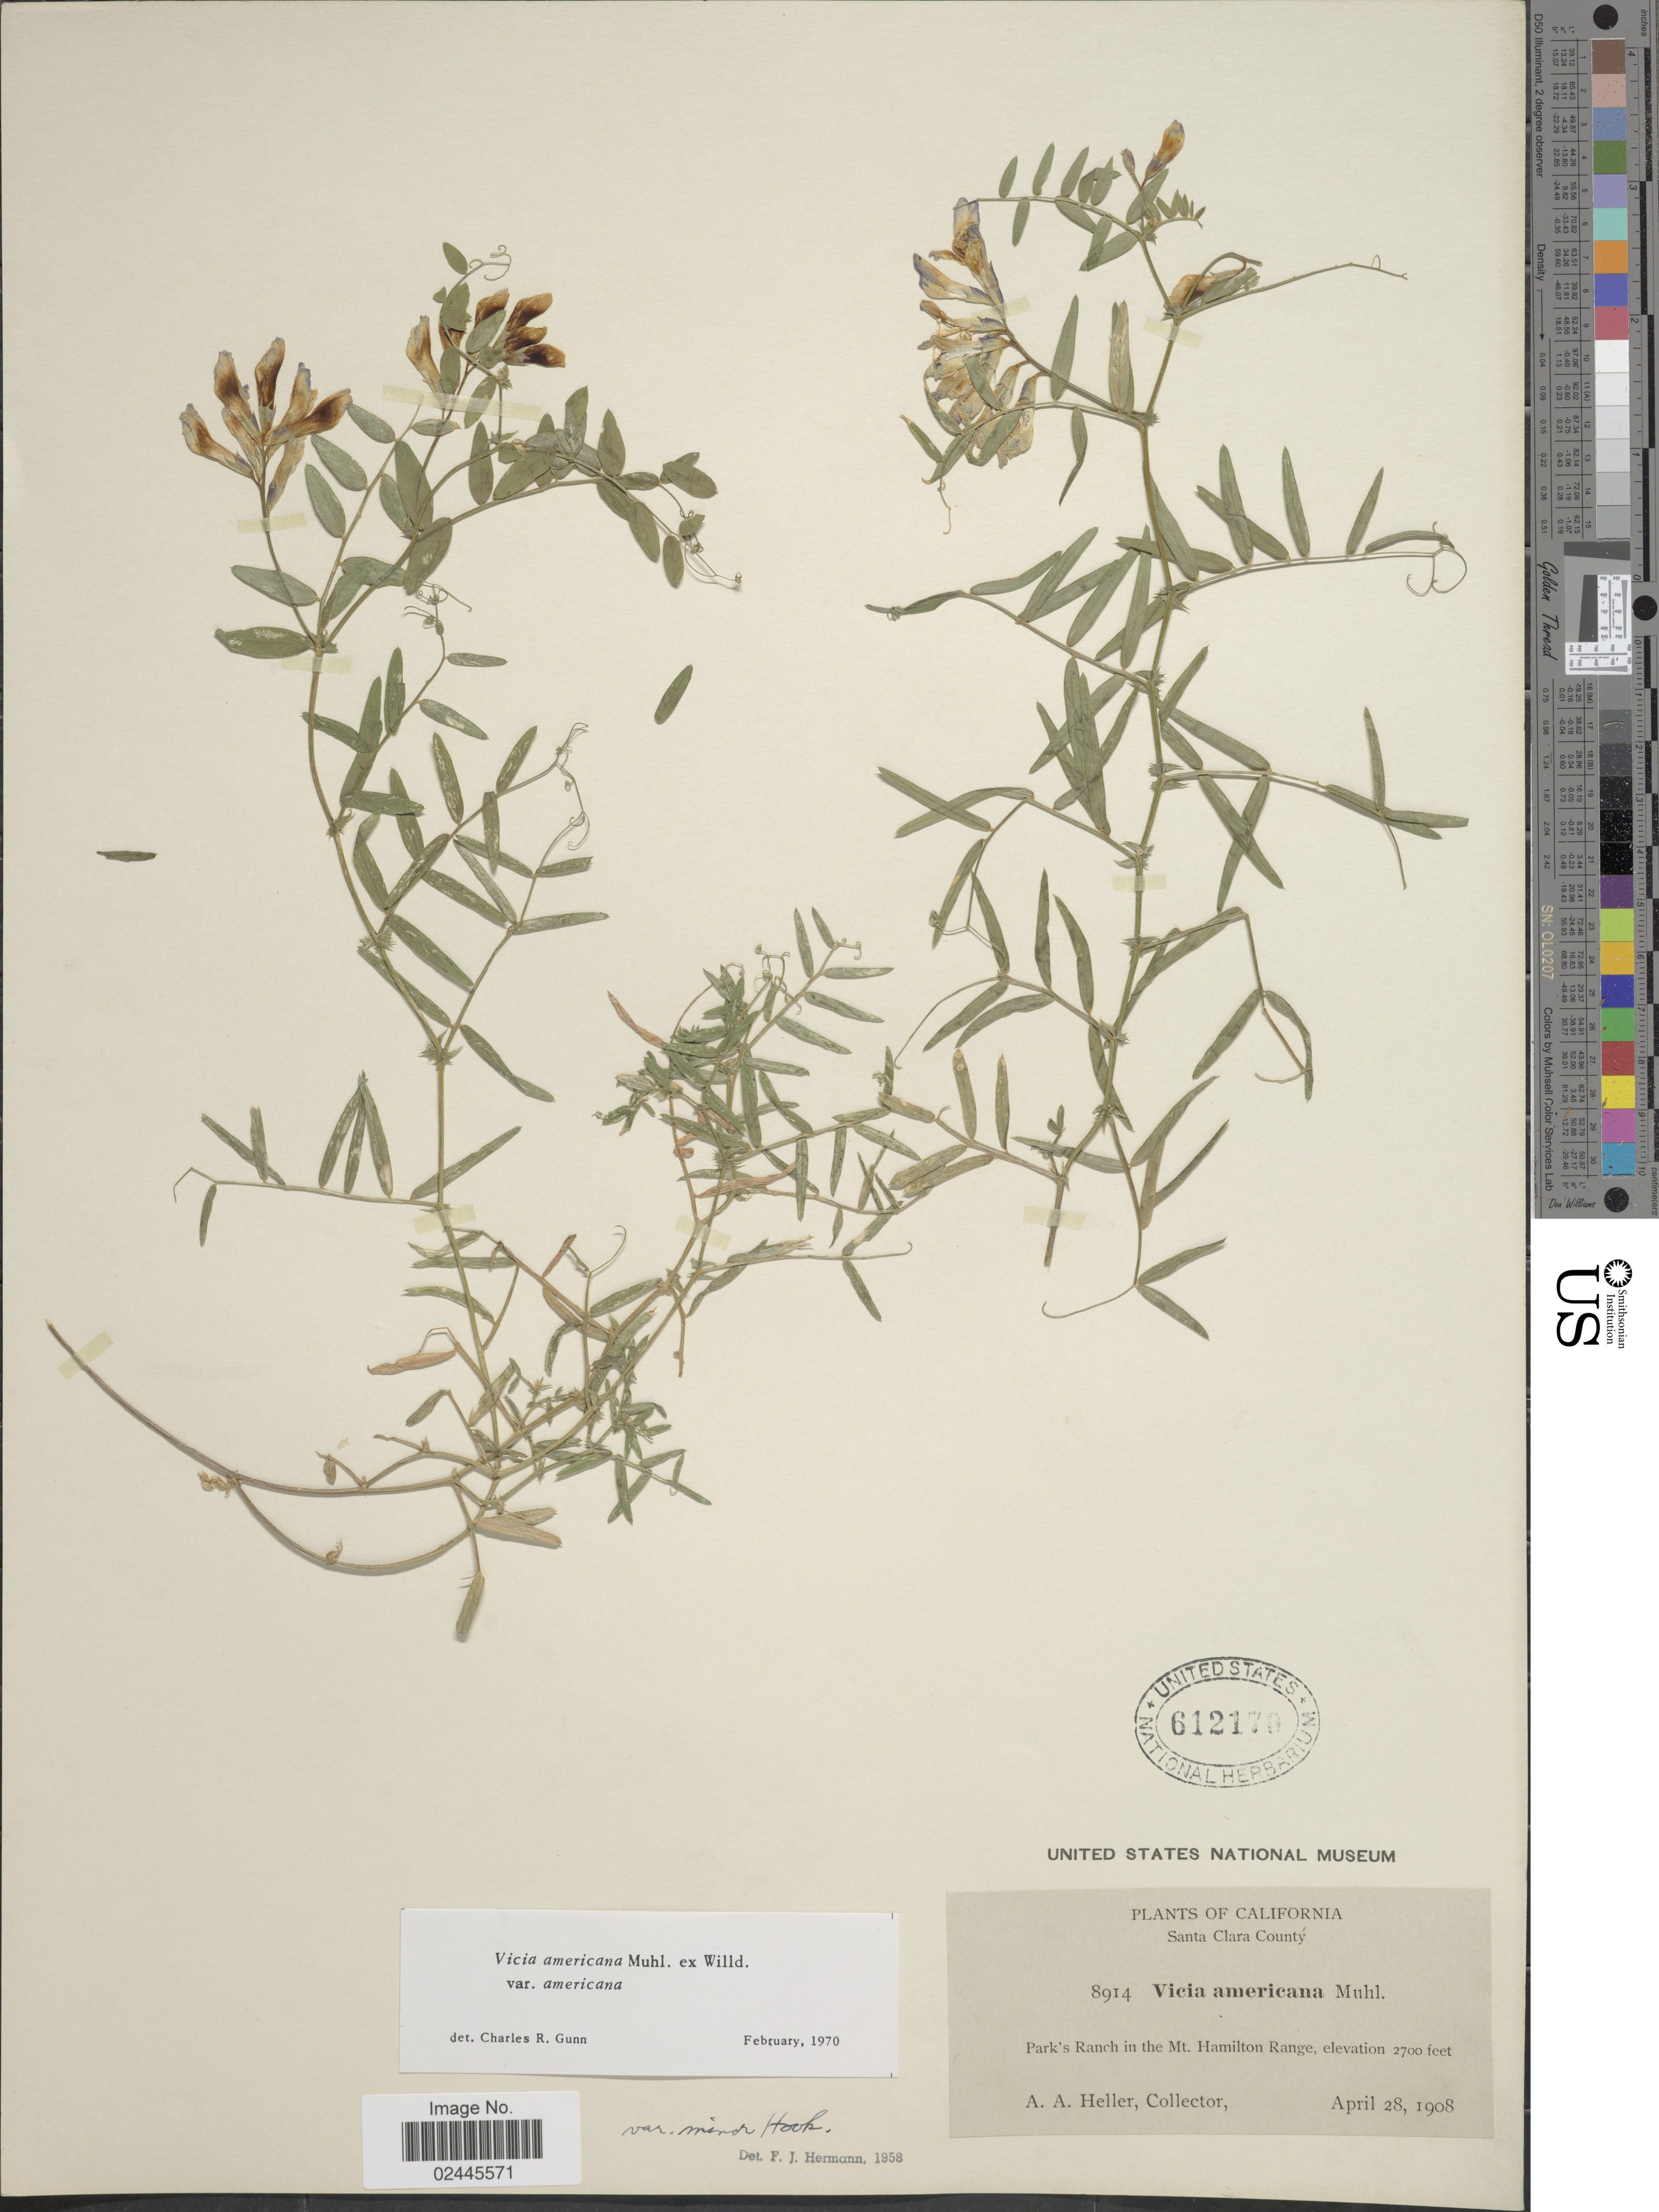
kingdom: Plantae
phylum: Tracheophyta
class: Magnoliopsida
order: Fabales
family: Fabaceae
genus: Vicia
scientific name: Vicia americana var. americana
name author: Muhl. ex Willd.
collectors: A. A. Heller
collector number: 8914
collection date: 1908-04-28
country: United States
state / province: California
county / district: Santa Clara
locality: Santa Clara County, Park's Ranch in the Mt. Hamilton Range.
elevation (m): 823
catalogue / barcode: US 612179